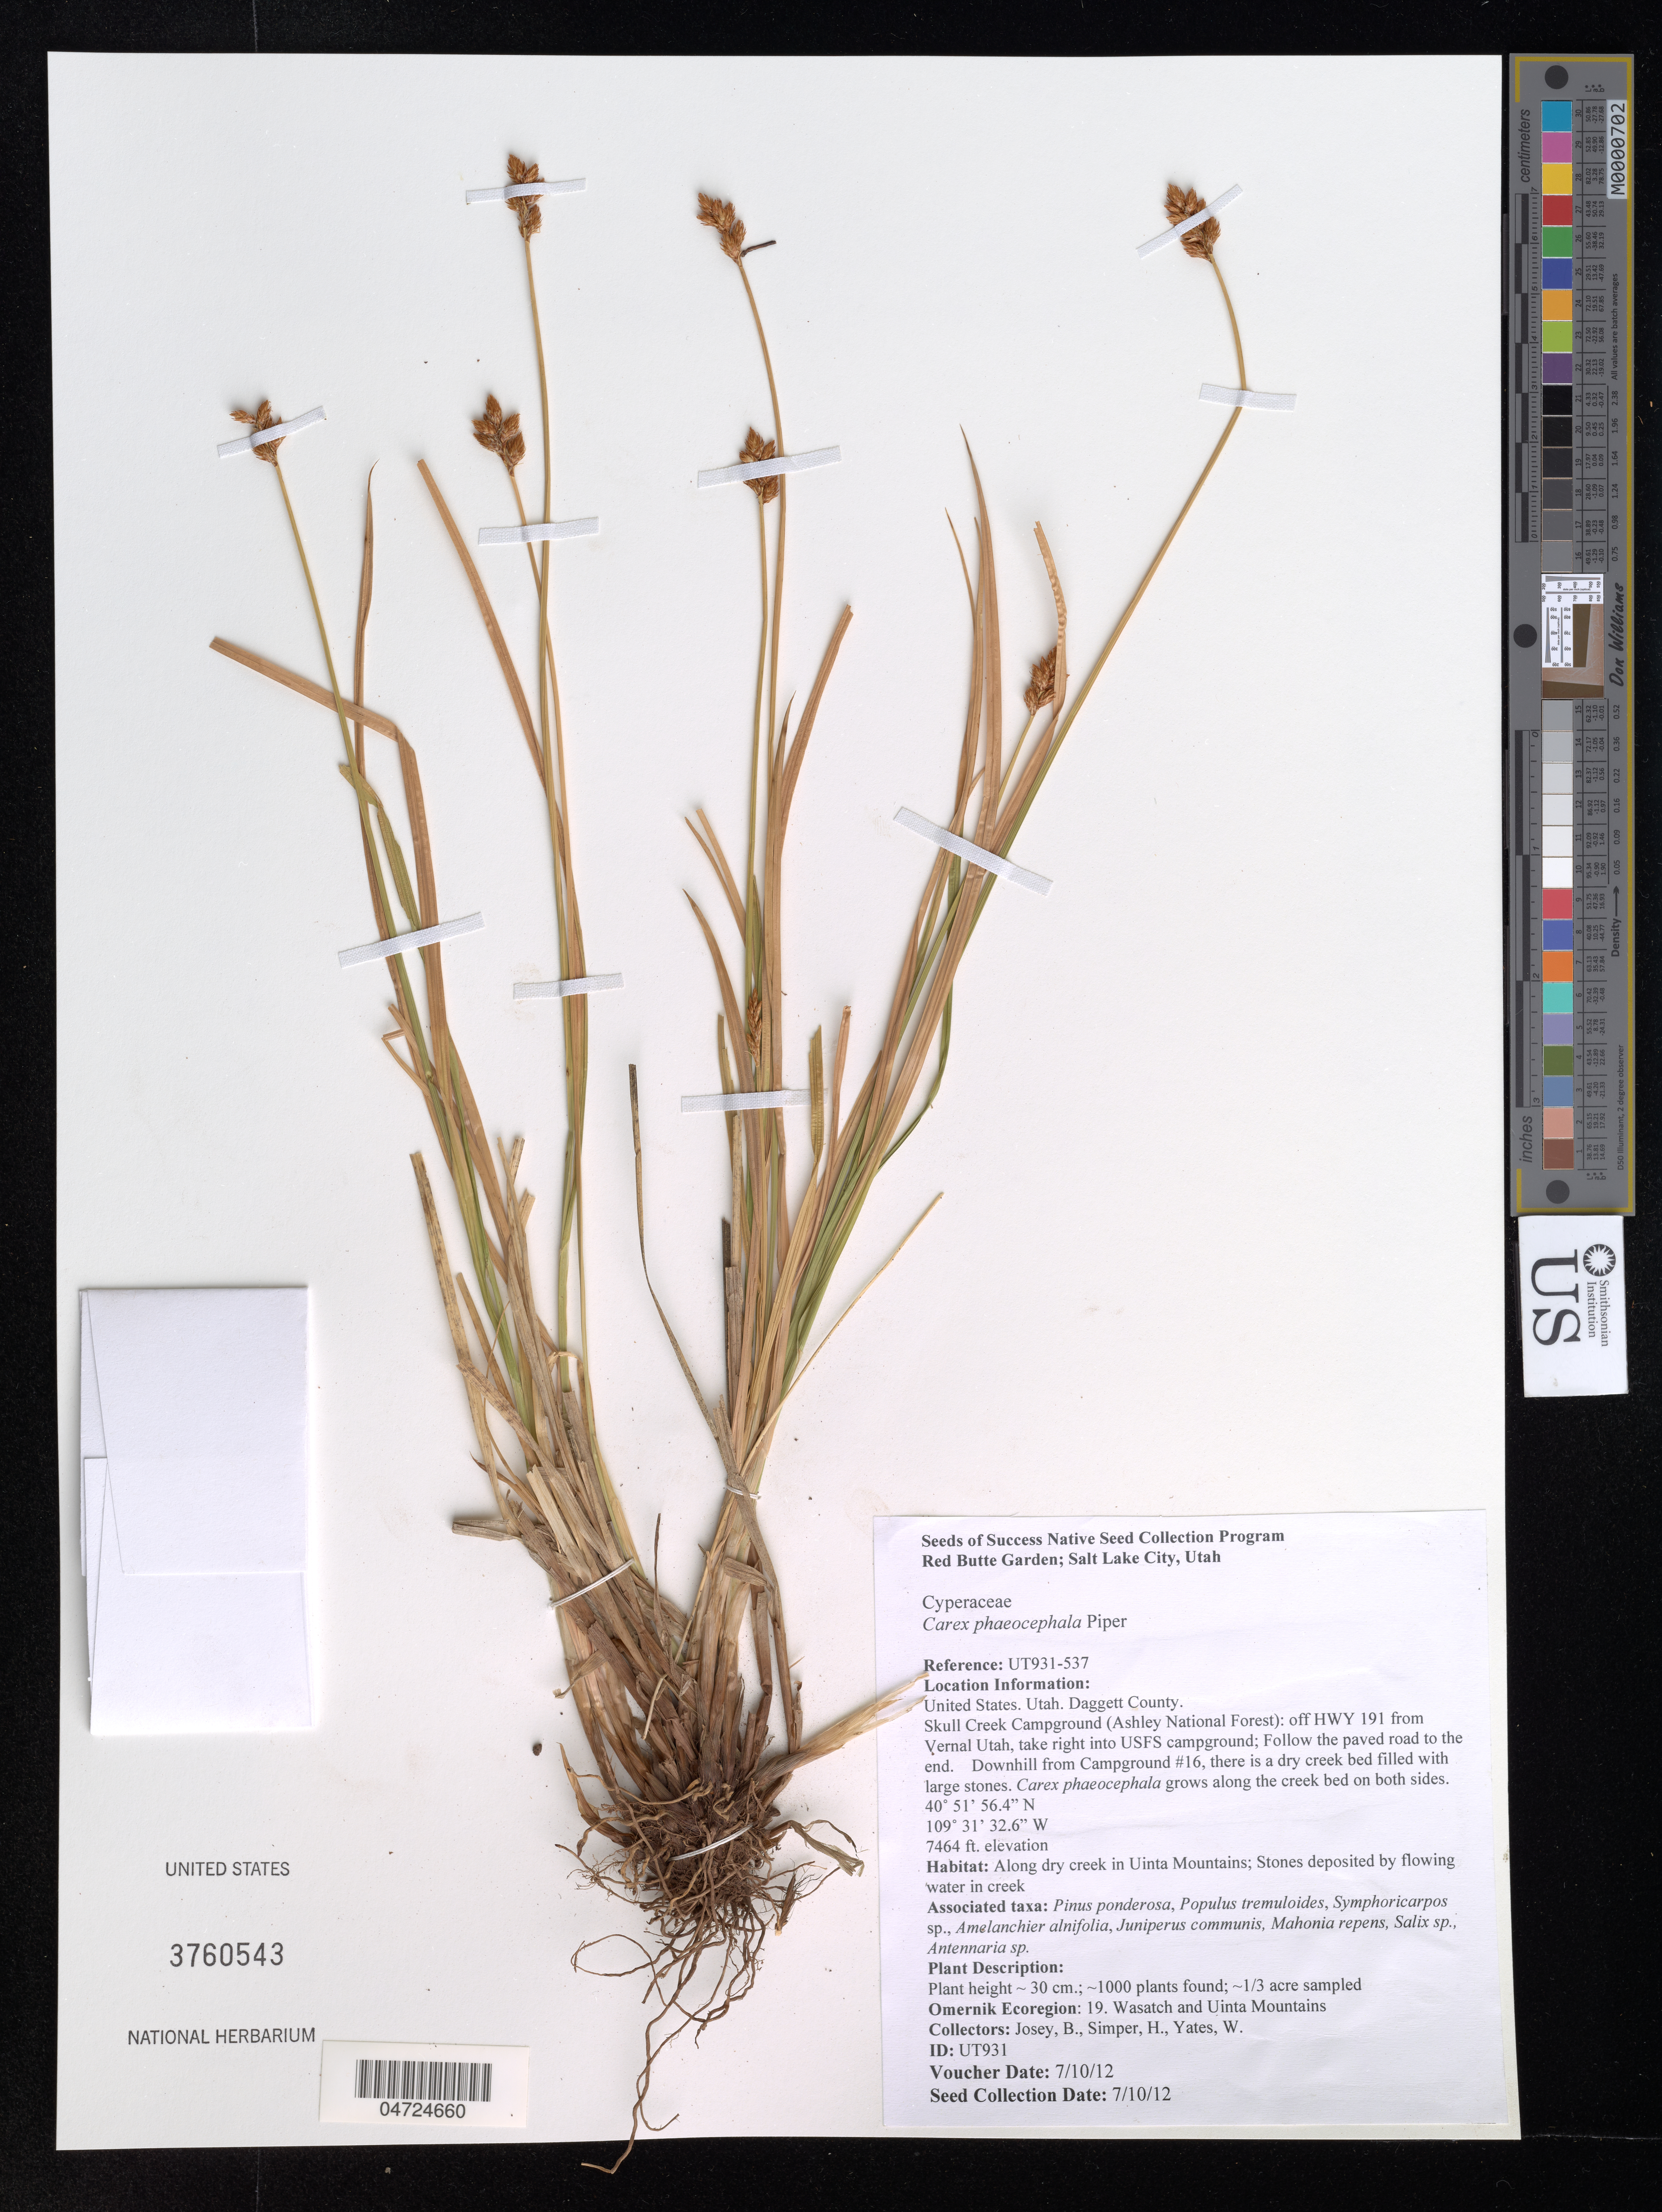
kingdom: Plantae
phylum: Tracheophyta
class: Liliopsida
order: Poales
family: Cyperaceae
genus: Carex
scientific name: Carex phaeocephala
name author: Piper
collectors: B. Josey, H. Simper & W. Yates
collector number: UT931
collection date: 2012-07-10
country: United States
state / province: Utah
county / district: Daggett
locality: Daggett County. Skull Creek Campground (Ashley National Forest): off HWY 191 from Vernal Utah, take right into USFS campground; Follow the paved road to the end. Downhill from Campground #16. Along dry creek in Uinta Mountains. Omernik Ecoregion: 19. Wasatch and Uinta Mountains.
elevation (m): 2275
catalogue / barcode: US 3760543